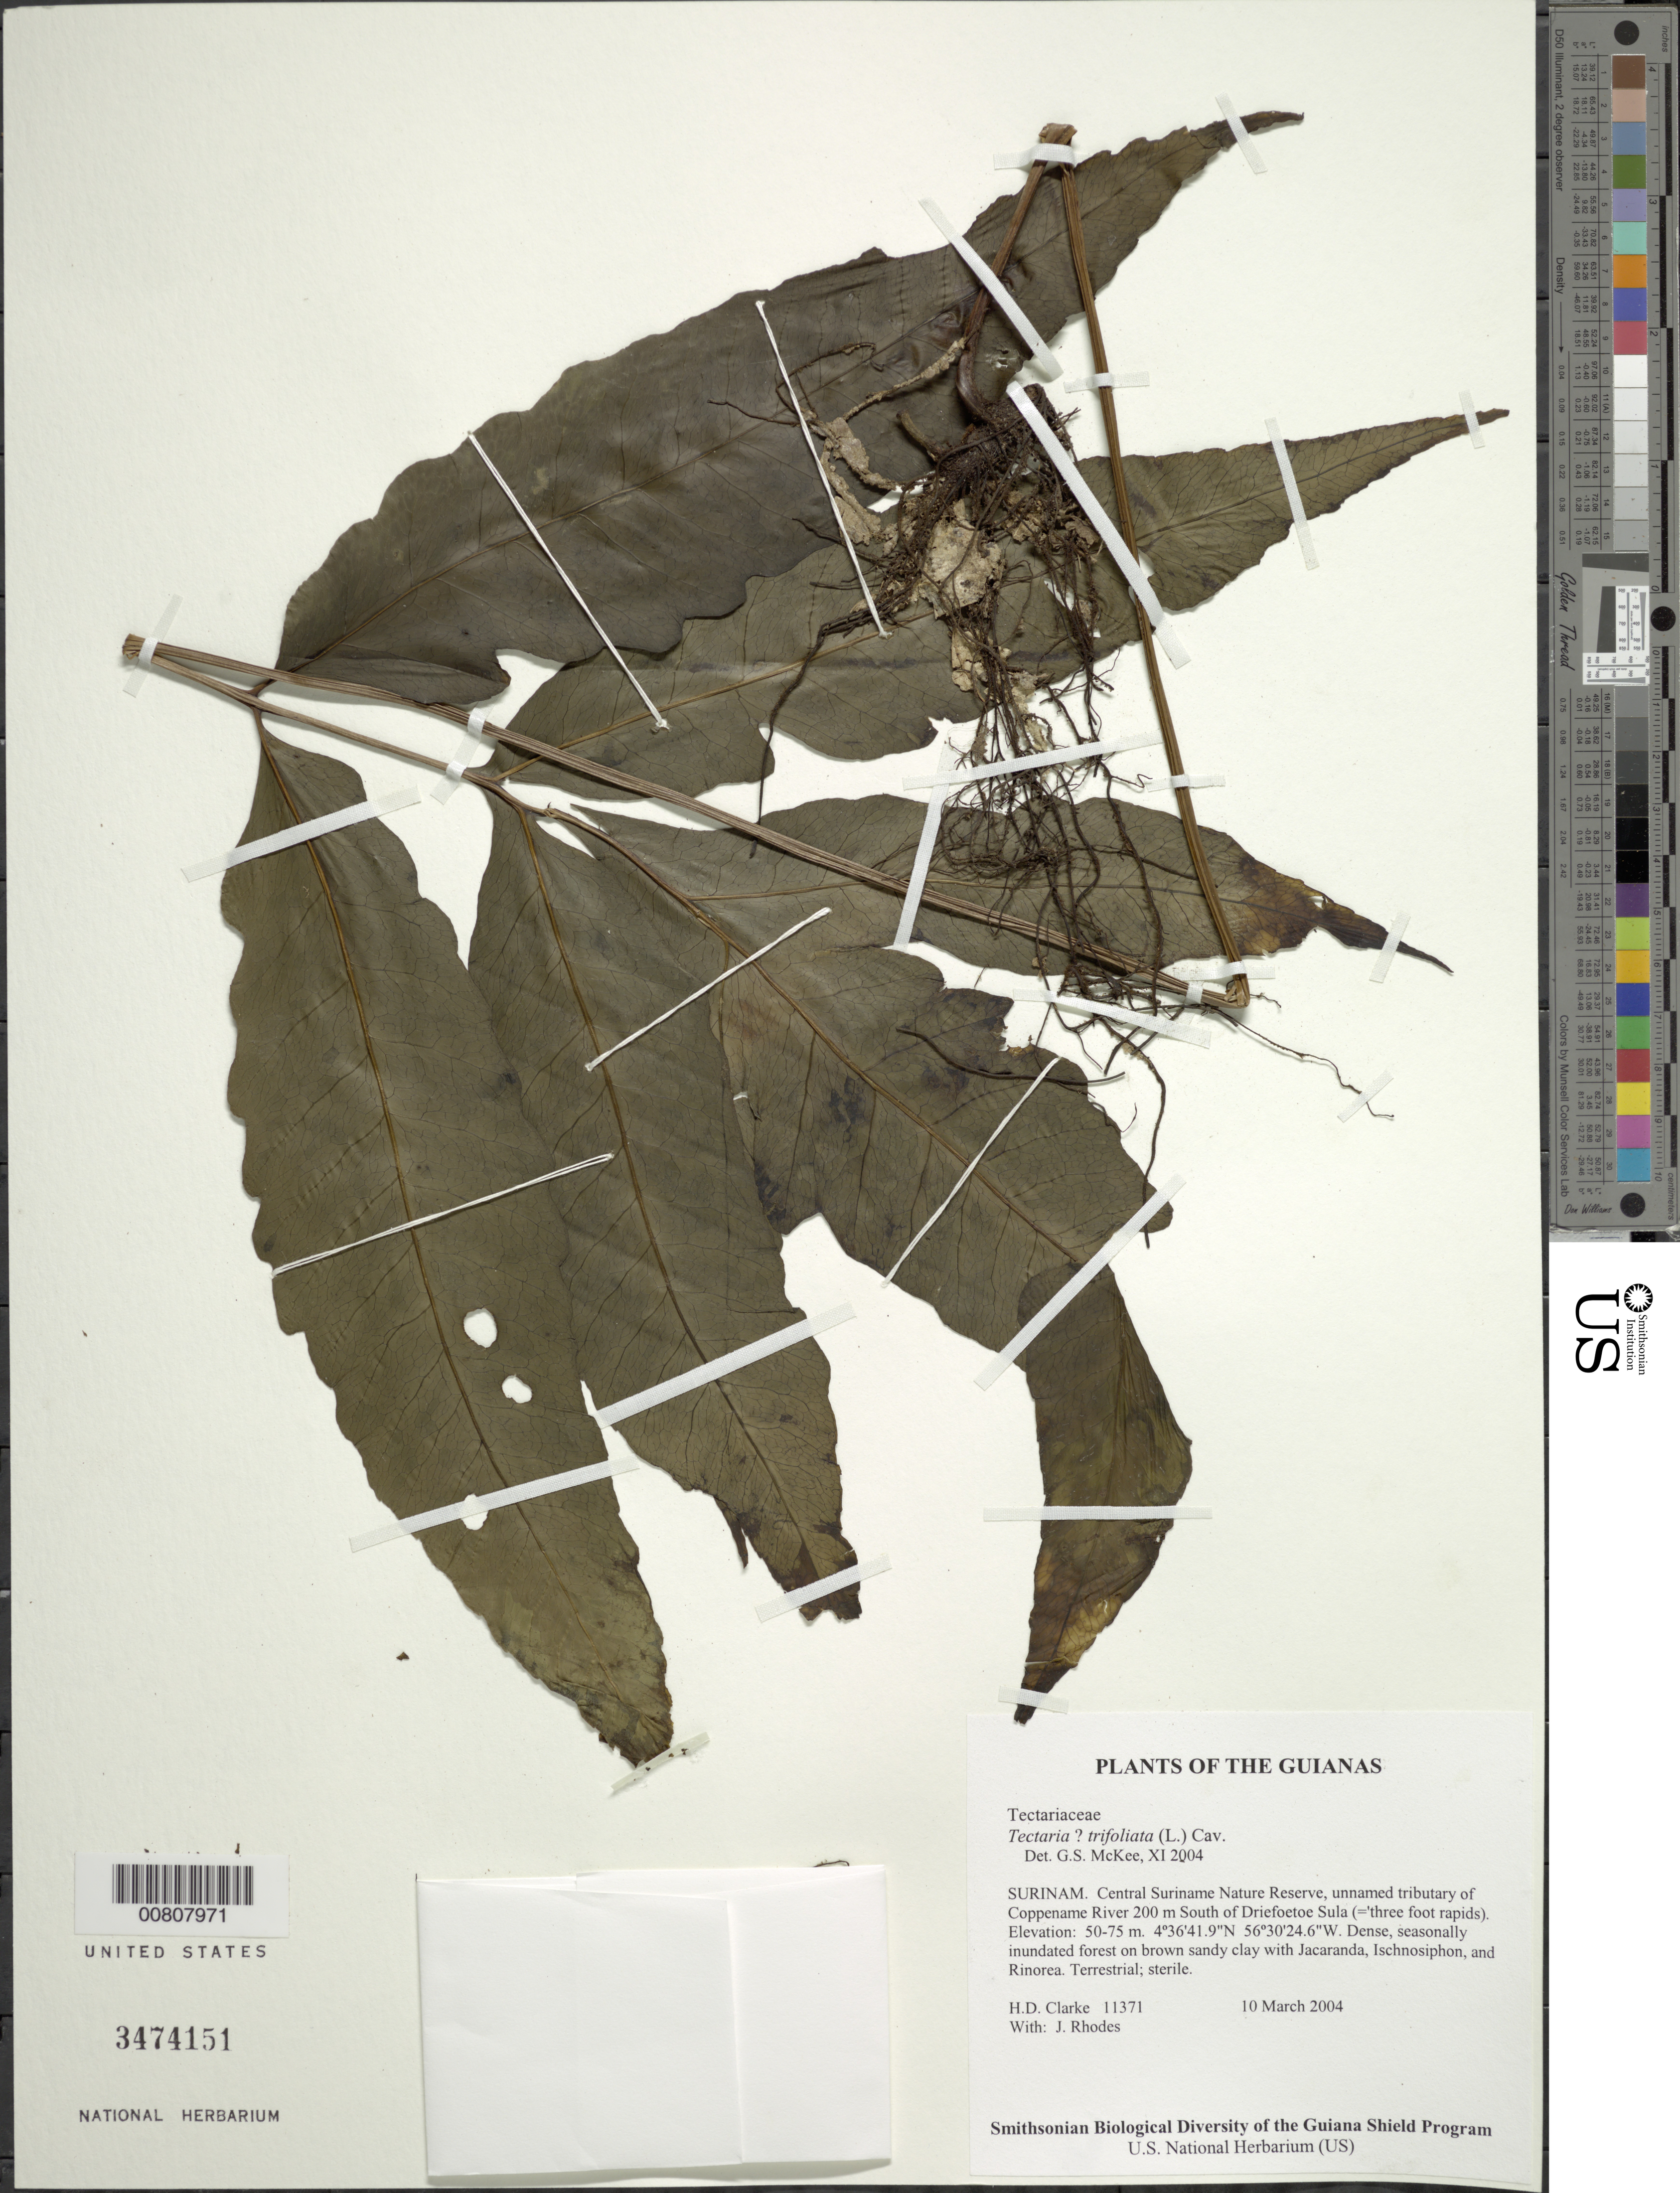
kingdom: Plantae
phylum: Tracheophyta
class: Polypodiopsida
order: Polypodiales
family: Tectariaceae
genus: Tectaria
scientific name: Tectaria trifoliata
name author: (L.) Cav.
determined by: McKee, G. S., (US), NMNH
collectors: H. D. Clarke & J. Rhodes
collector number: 11371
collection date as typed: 10 March 2004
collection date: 2004-03-10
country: Suriname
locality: Central Suriname Nature Reserve, unnamed tributary of Coppename River 200 m South of Driefoetoe Sula (='three foot rapids)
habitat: Dense, seasonally inundated forest on brown sandy clay with Jacaranda, Ischnosiphon, and Rinorea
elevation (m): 50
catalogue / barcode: US 3474151